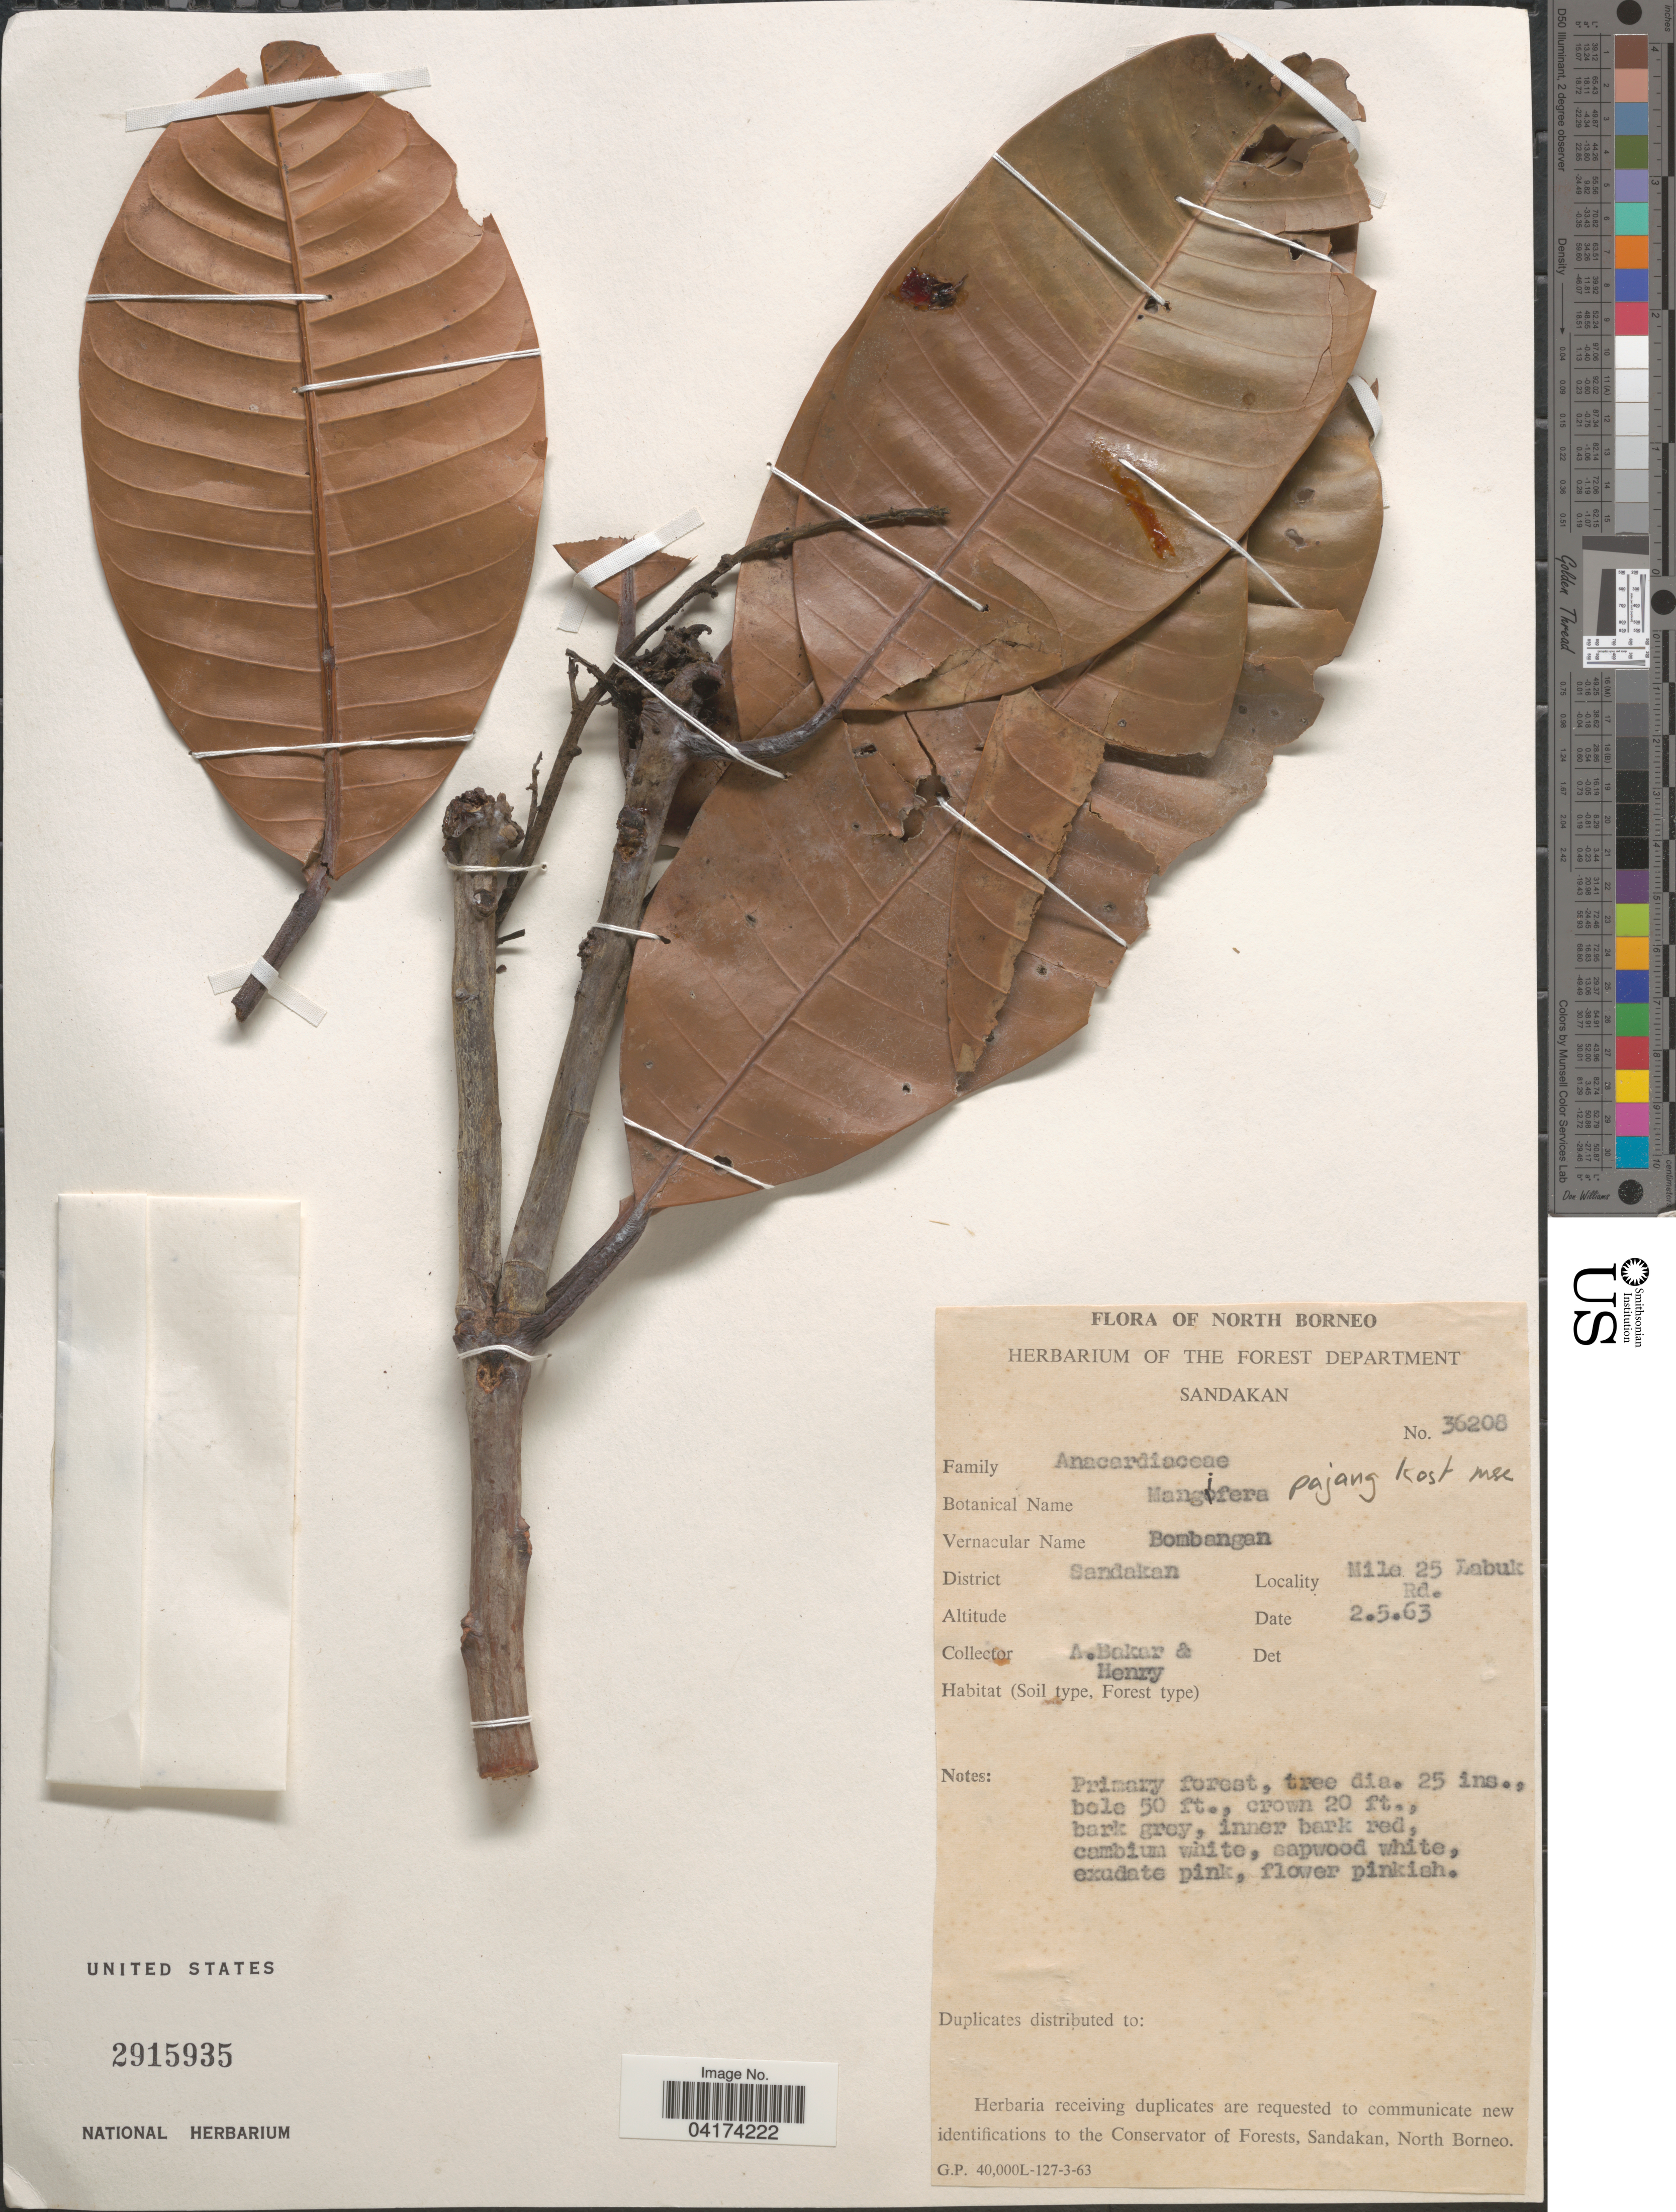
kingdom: Plantae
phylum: Tracheophyta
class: Magnoliopsida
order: Sapindales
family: Anacardiaceae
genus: Mangifera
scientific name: Mangifera pajang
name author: Kosterm.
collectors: A. F. Baker & -. Henry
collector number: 36208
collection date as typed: Transcribed d/m/y: 2/5/63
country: Malaysia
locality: North Borneo. District Sandakan. Mile 25 Labuk Rd.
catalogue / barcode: US 2915935